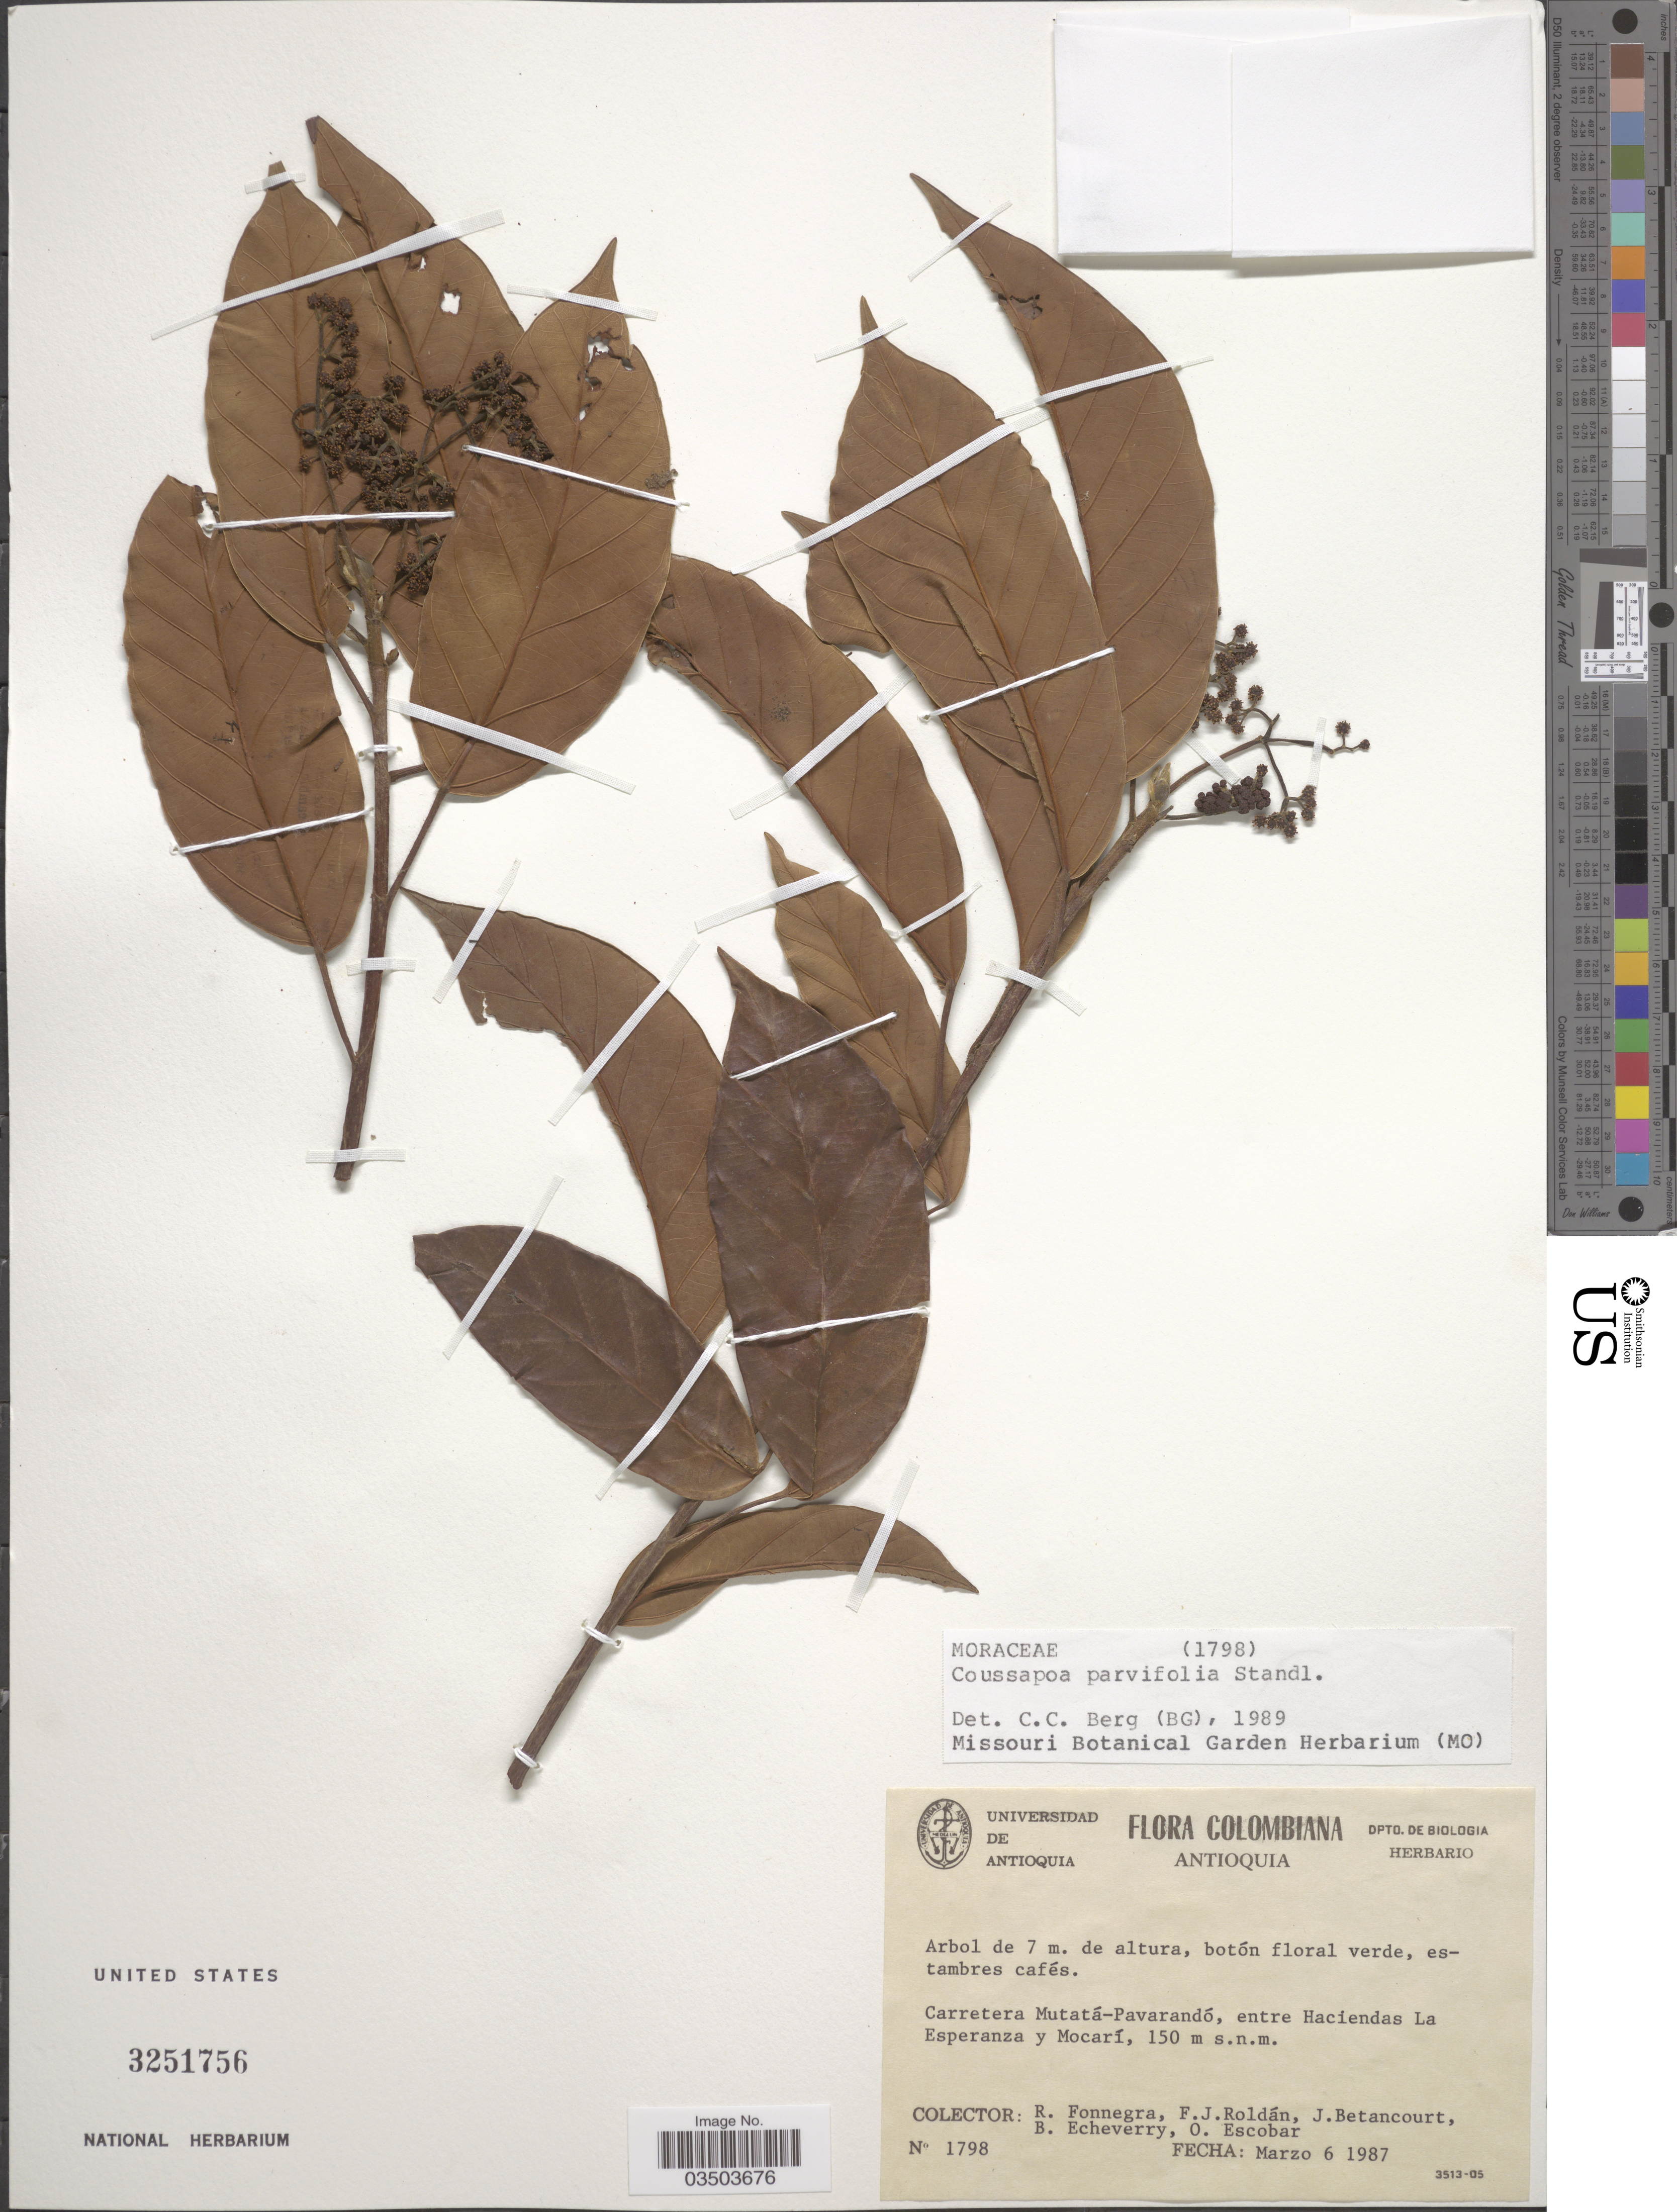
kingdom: Plantae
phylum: Tracheophyta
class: Magnoliopsida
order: Rosales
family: Urticaceae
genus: Coussapoa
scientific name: Coussapoa parvifolia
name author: Standl.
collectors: R. Fonnegra G., F. J. Roldán, J. Betancourt, B. Echeverry & O. Escobar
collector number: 1798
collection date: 1987-03-06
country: Colombia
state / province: Antioquia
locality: Carretera Mutatá-Pavarandó, entre Haciendas La Esperanza y Mocarí.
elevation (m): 150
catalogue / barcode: US 3251756